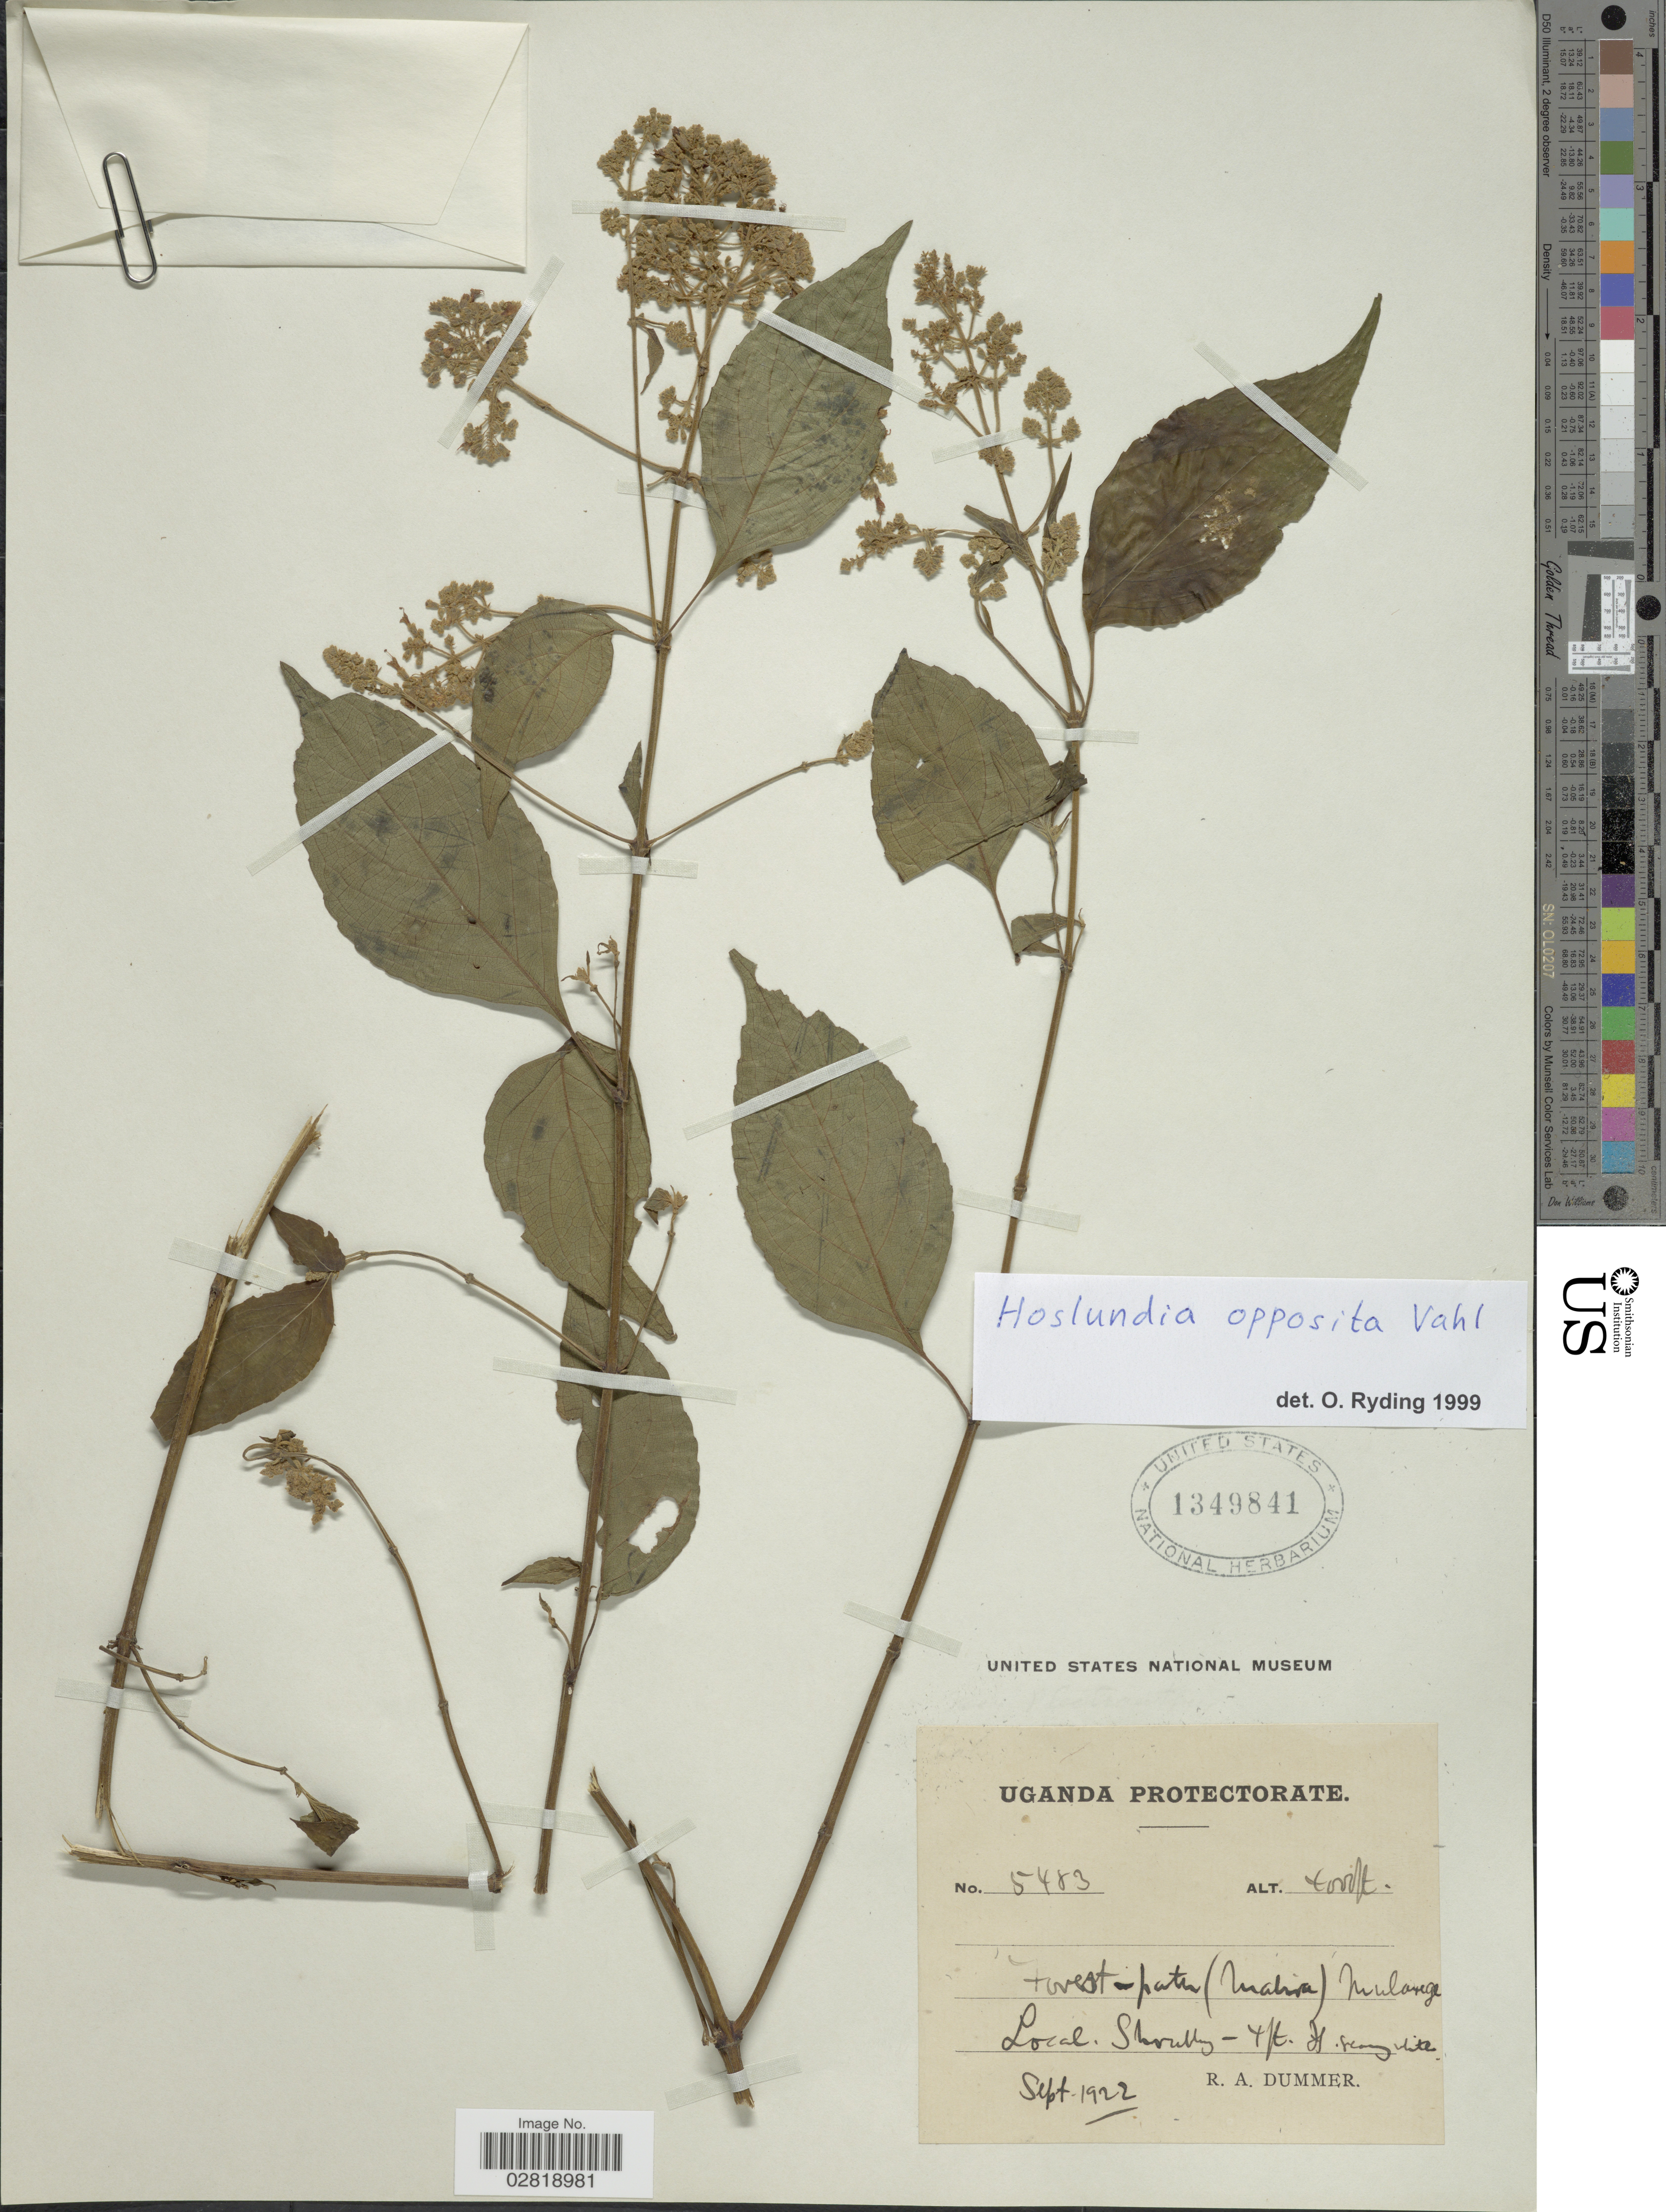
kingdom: Plantae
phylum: Tracheophyta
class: Magnoliopsida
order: Lamiales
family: Lamiaceae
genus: Hoslundia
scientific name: Hoslundia opposita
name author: Vahl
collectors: R. Dümmer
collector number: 5483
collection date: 1922-09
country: Uganda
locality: Uganda Protectorate. Forest-path (Mabira) Mulange.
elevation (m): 1219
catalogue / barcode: US 1349841